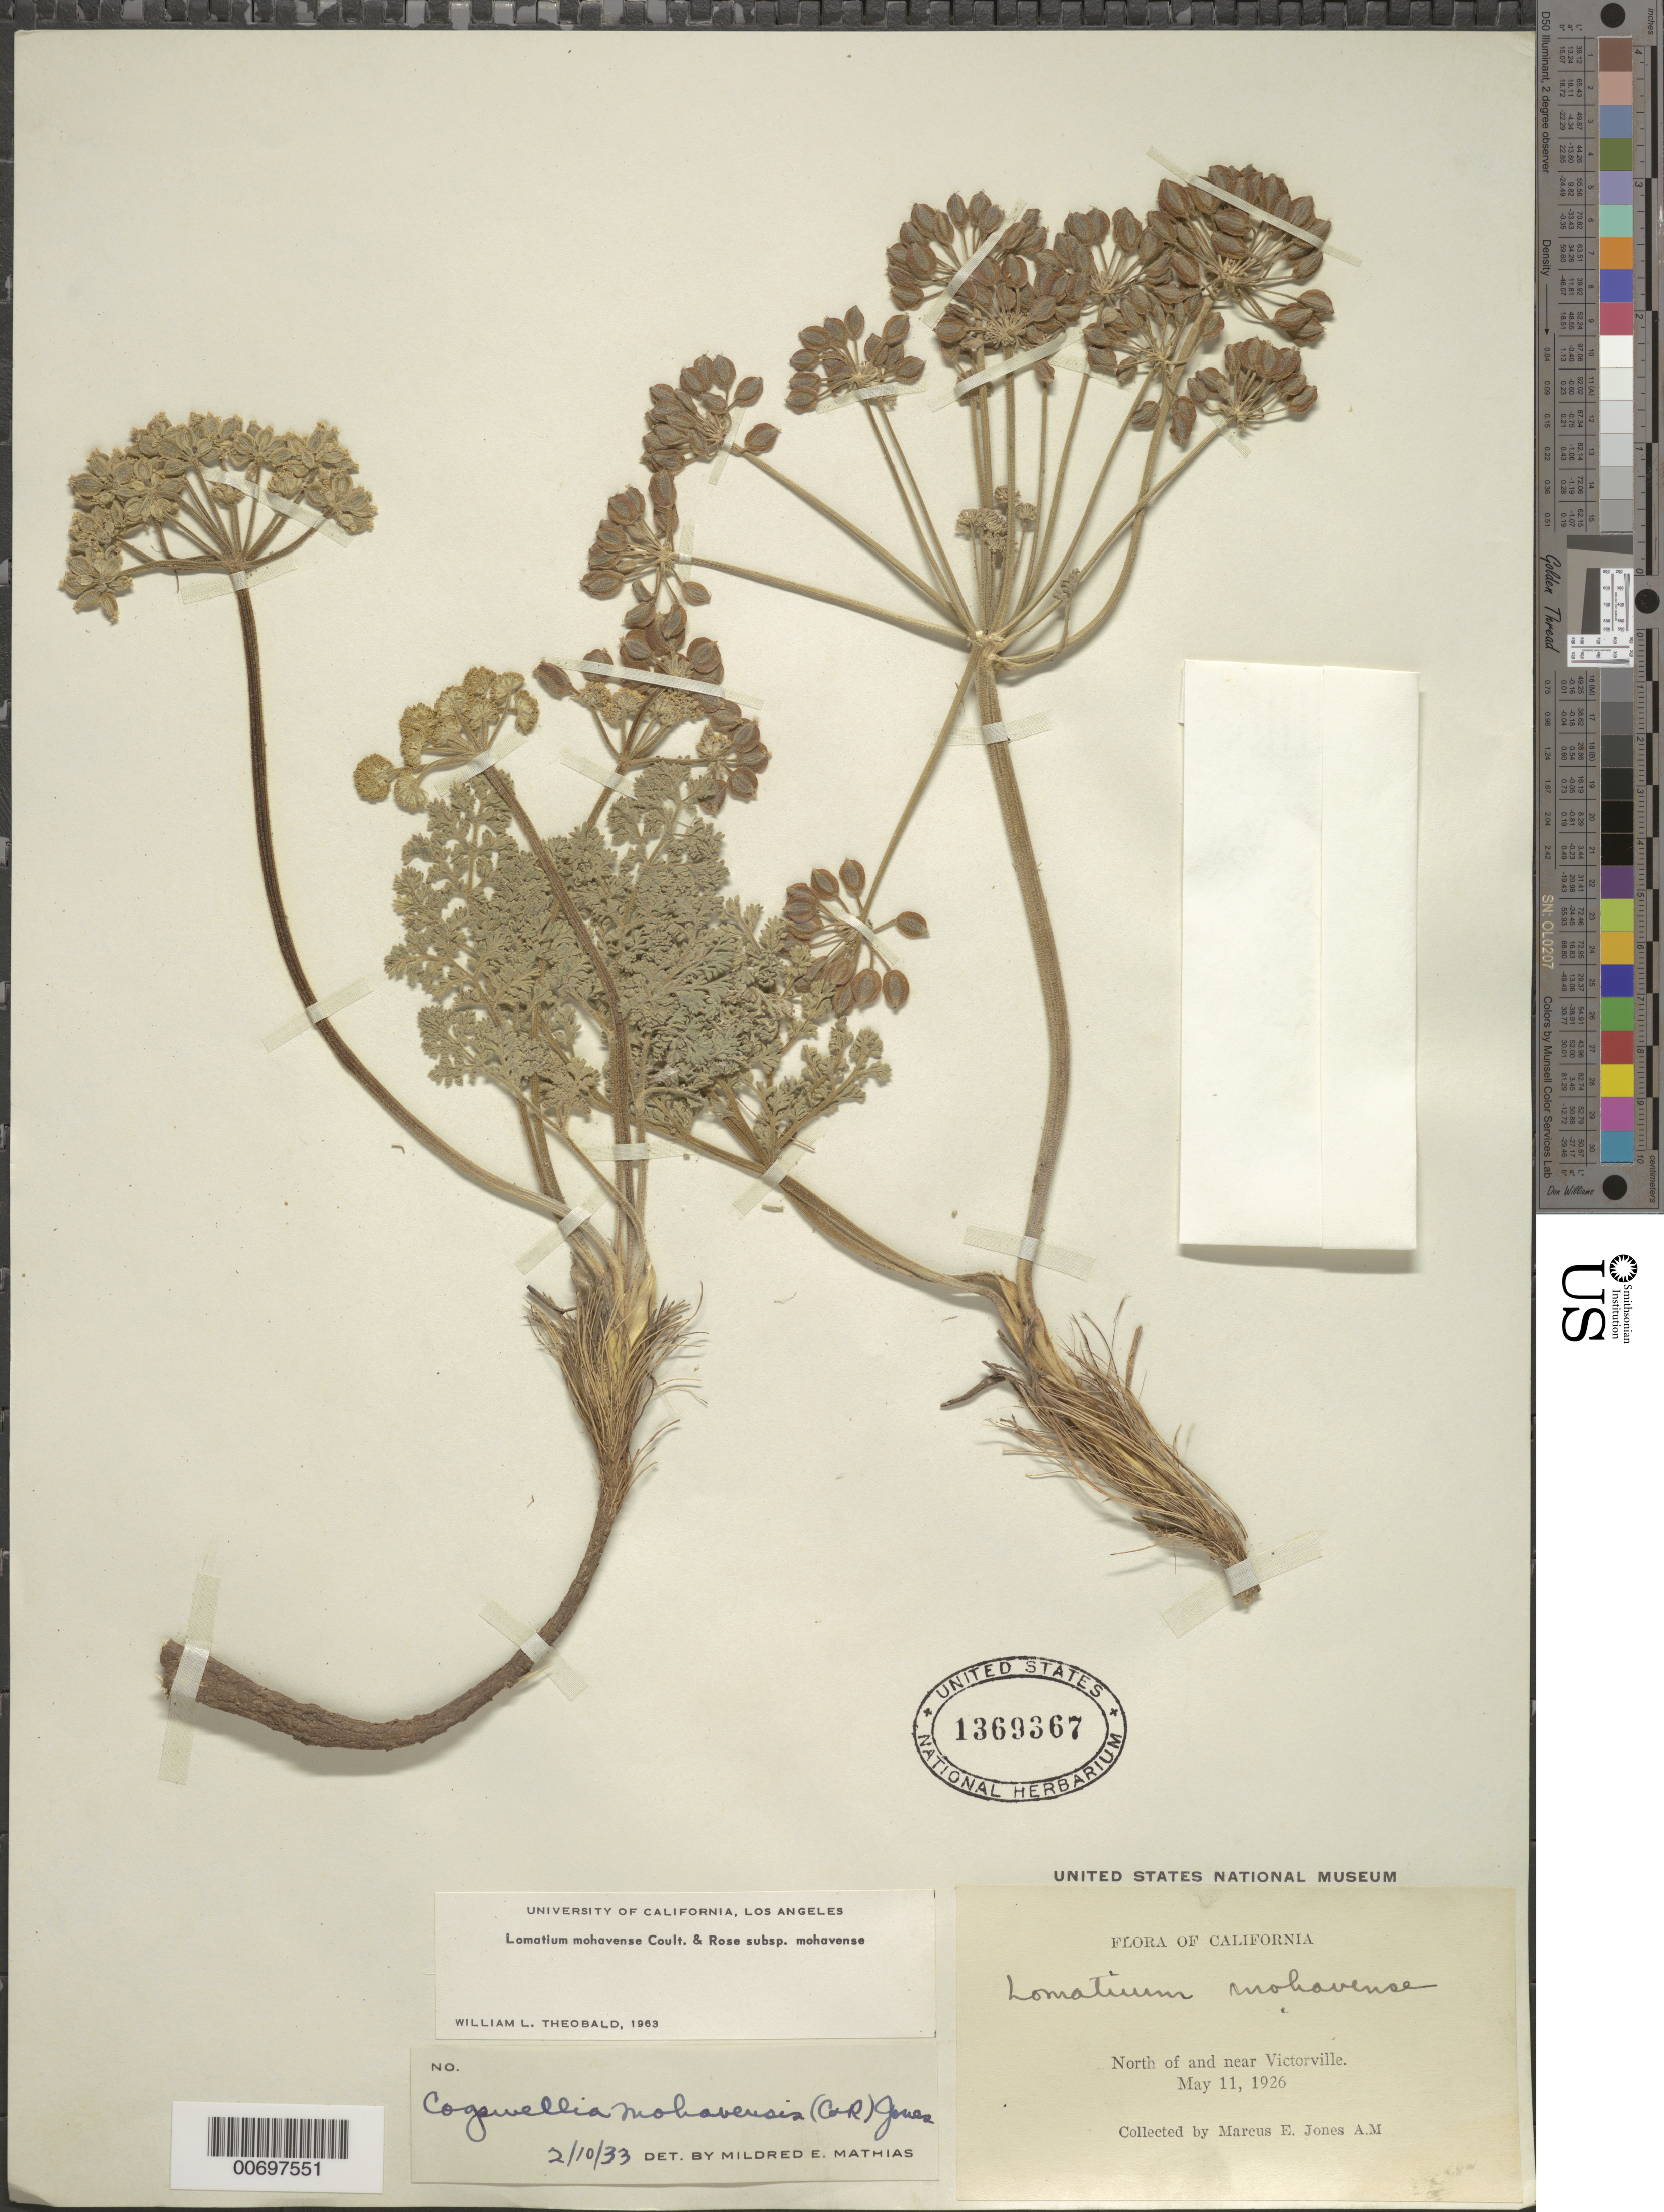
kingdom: Plantae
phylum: Tracheophyta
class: Magnoliopsida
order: Apiales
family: Apiaceae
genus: Lomatium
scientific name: Lomatium mohavense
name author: (J.M. Coult. & Rose) J.M. Coult. & Rose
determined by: Theobald, W. L., (LA), University of California - Los Angeles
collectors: M. E. Jones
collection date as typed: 11 May 1926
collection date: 1926-05-11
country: United States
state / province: California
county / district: San Barnadino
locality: North of and near Victorville.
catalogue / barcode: US 1369367